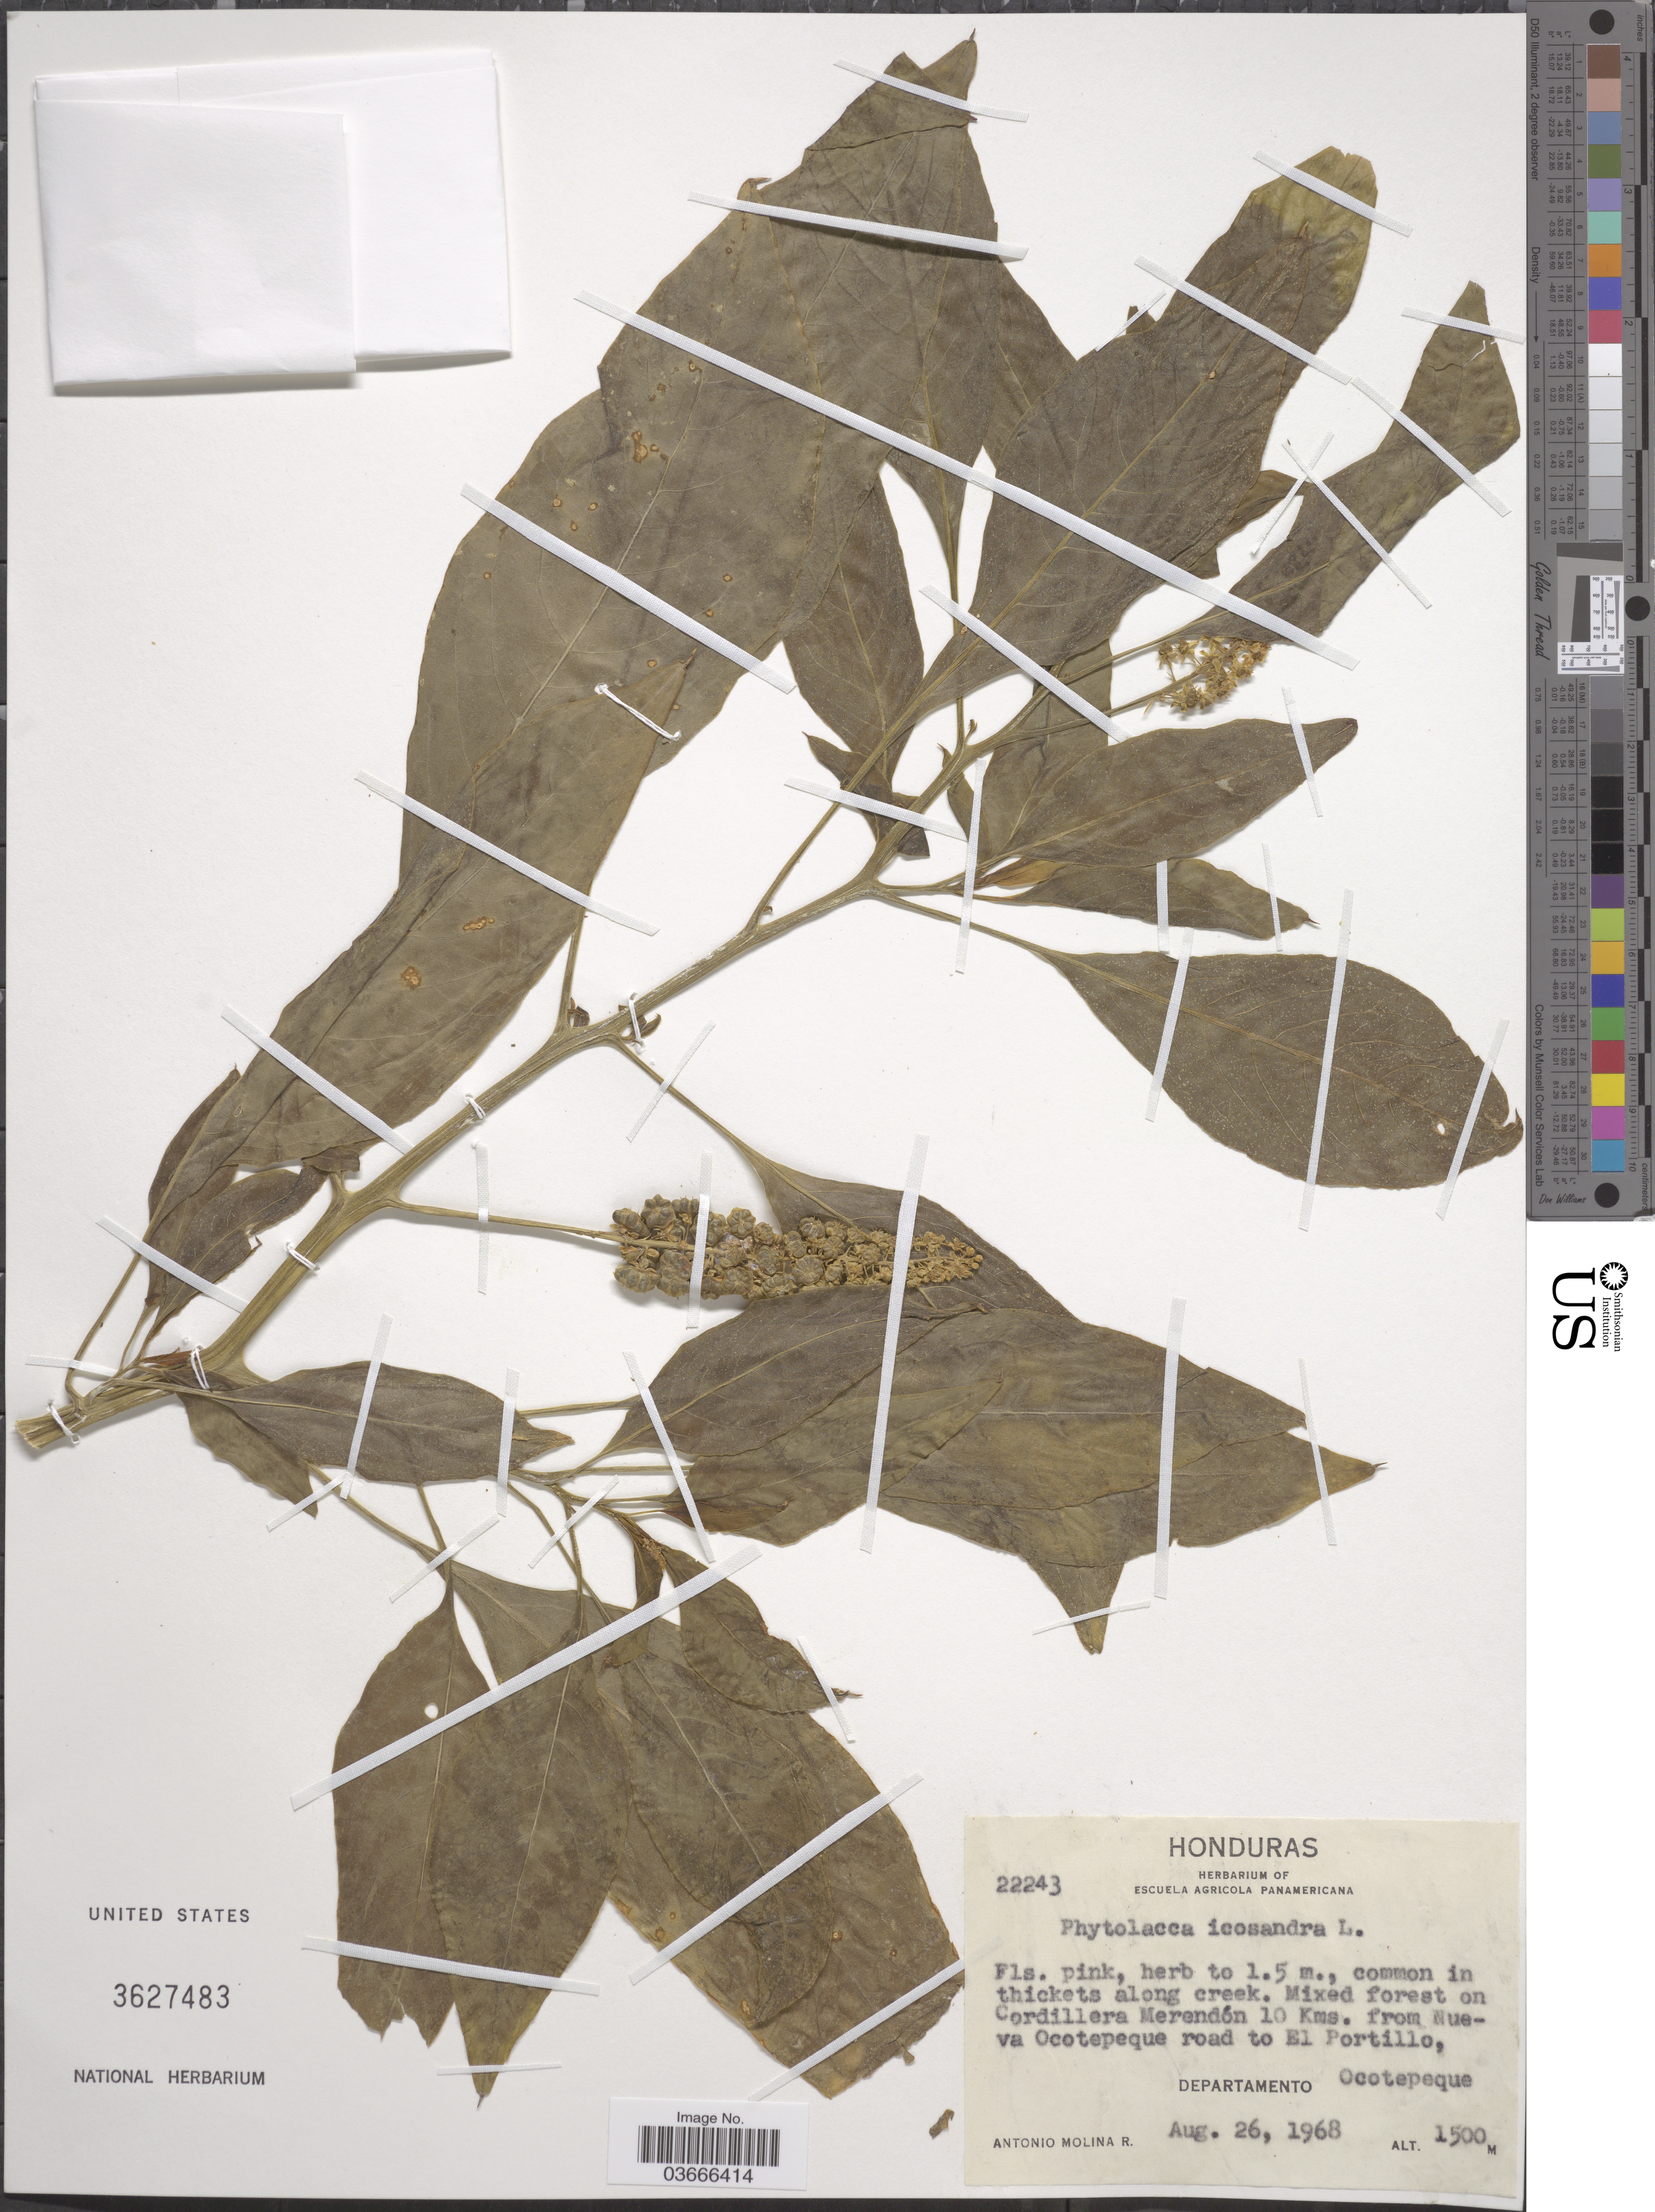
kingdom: Plantae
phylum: Tracheophyta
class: Magnoliopsida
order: Caryophyllales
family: Phytolaccaceae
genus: Phytolacca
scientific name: Phytolacca icosandra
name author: L.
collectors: A. Molina R.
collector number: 22243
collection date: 1968-08-26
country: Honduras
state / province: Ocotepeque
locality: Mixed forest on Cordillera Merendón 10 Kms. from Nueva Ocotepeque road to El Portillo, Departamento Ocotepeque.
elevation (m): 1500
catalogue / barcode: US 3627483